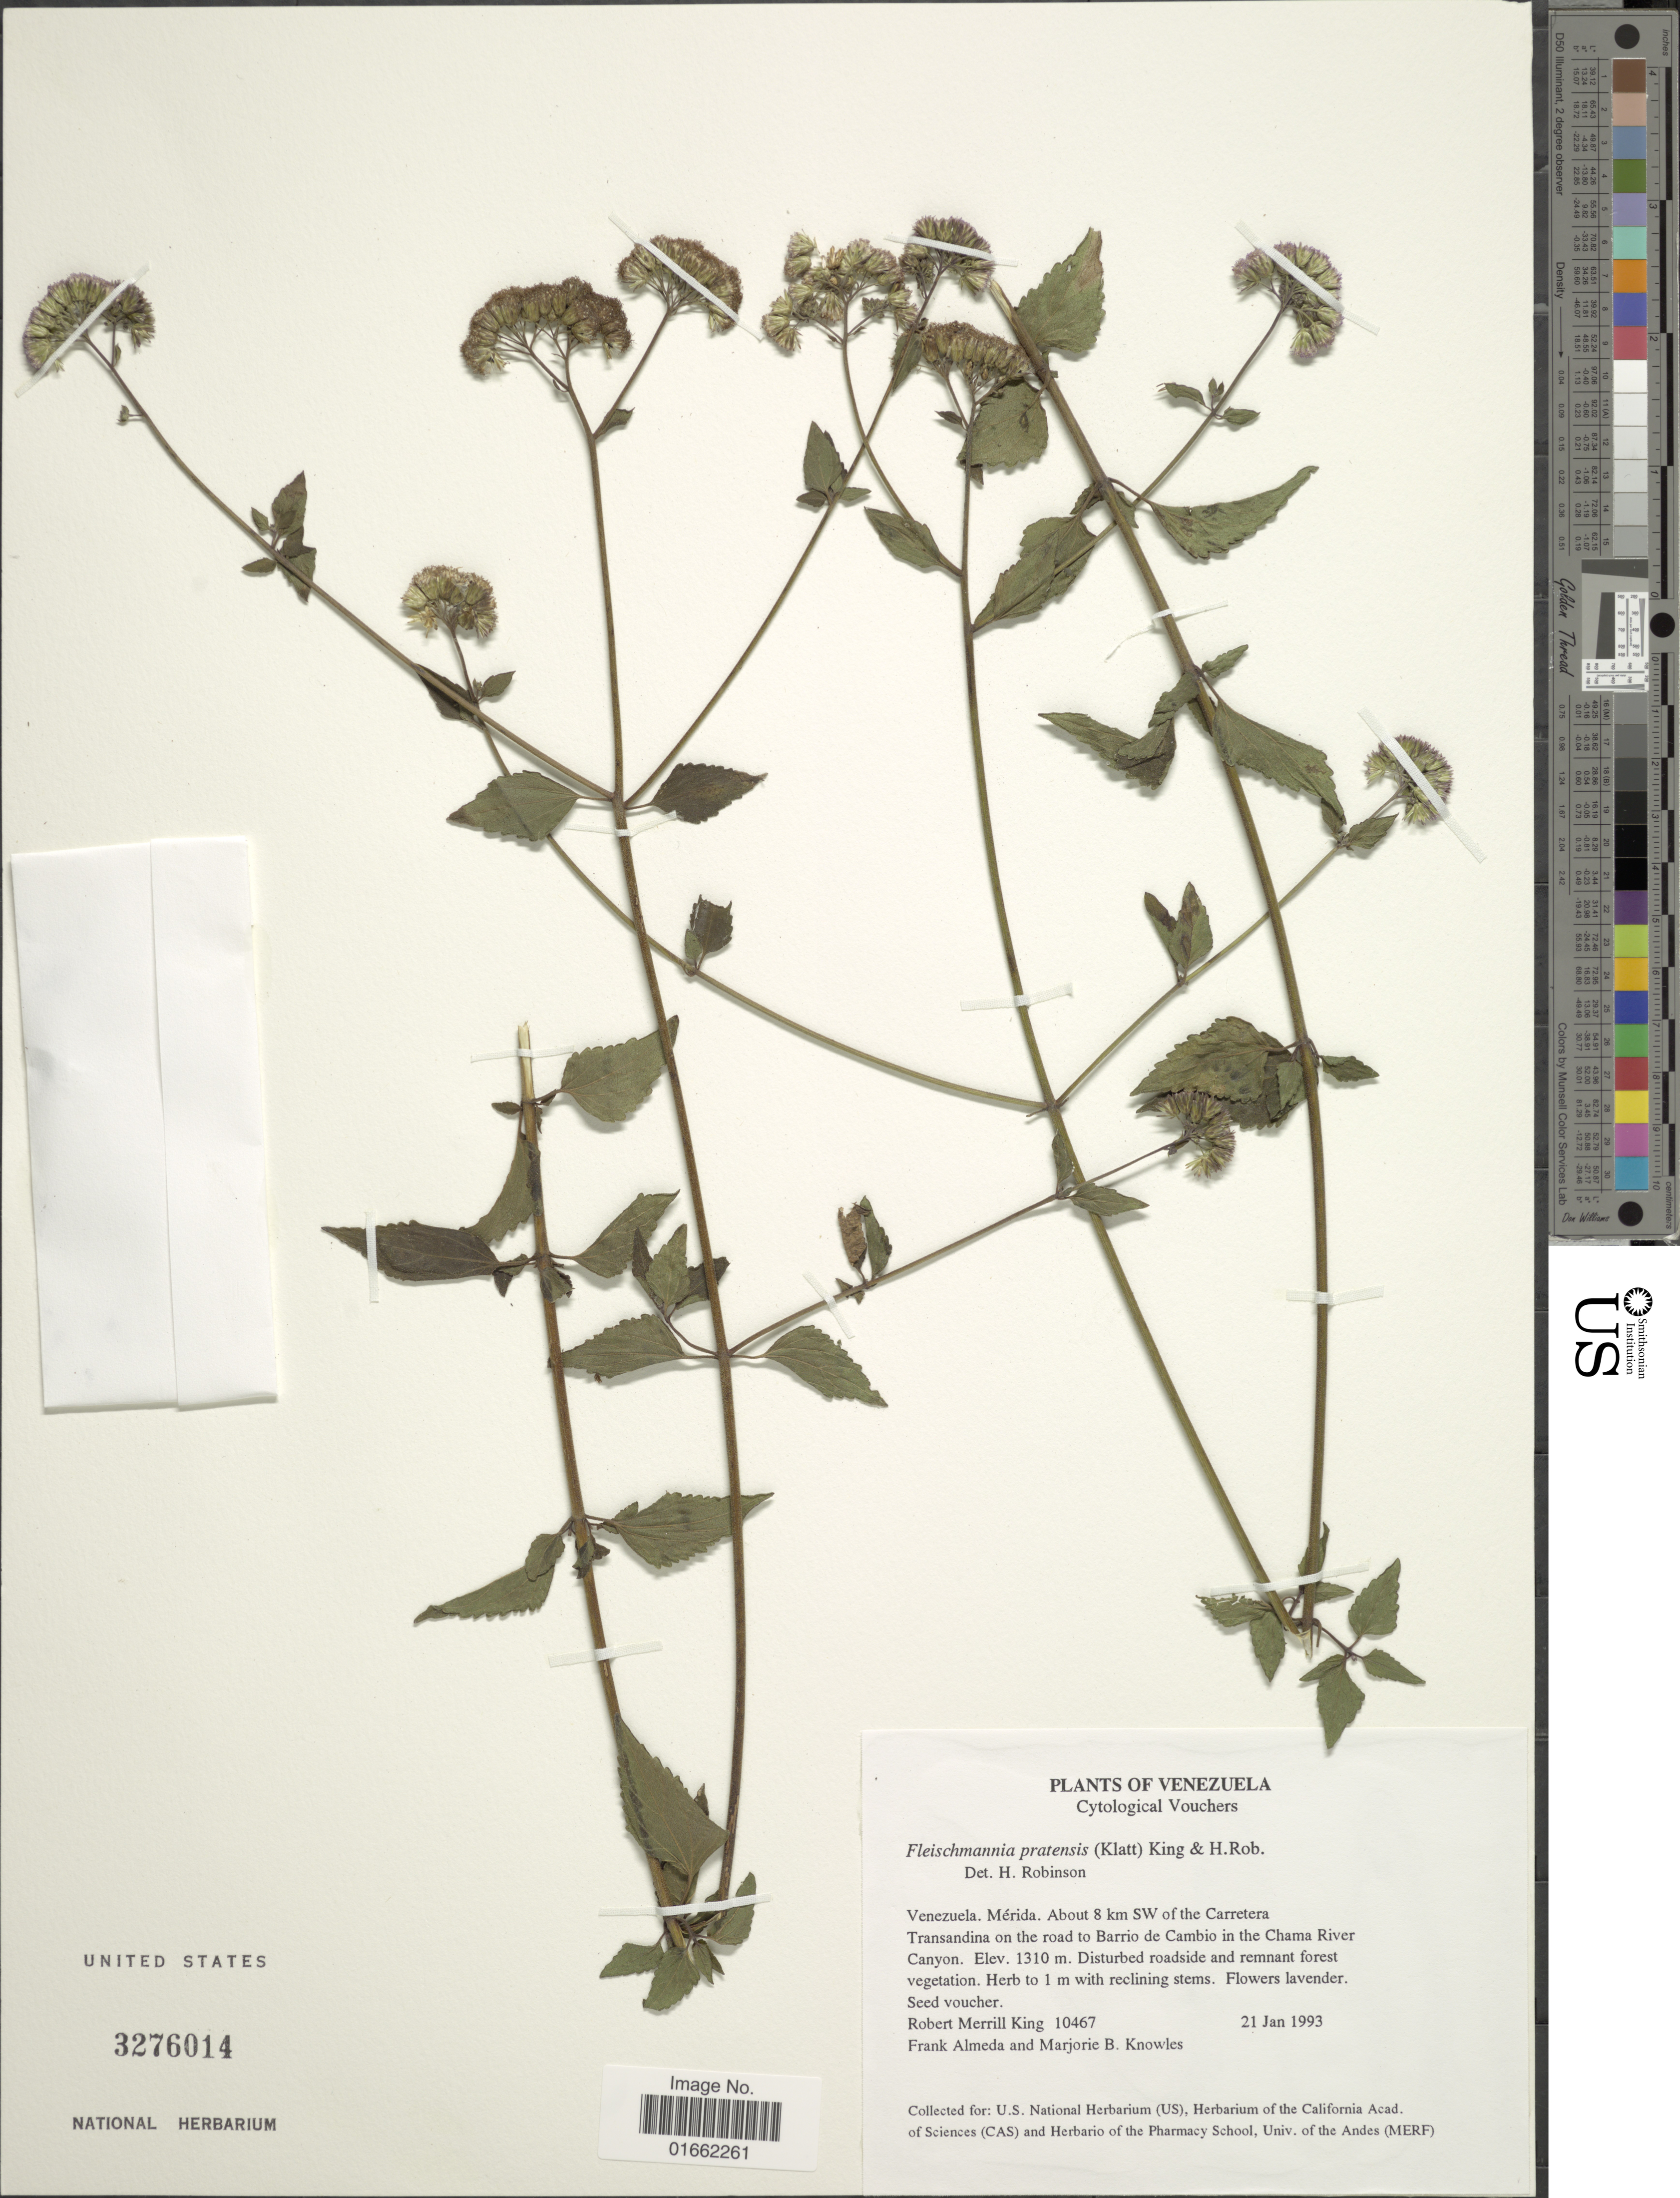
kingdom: Plantae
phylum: Tracheophyta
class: Magnoliopsida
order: Asterales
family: Asteraceae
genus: Fleischmannia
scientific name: Fleischmannia pratensis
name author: (Klatt) R.M. King & H. Rob.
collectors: R. M. King, F. Almeda & M. B. Knowles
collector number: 10467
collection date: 1993-01-21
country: Venezuela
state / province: Mérida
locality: Venezuela. Mérida. About 8 km SW of the Carretera Transandina on the road to Barrio de Cambio in the Chama River Canyon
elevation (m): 1310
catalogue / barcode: US 3276014